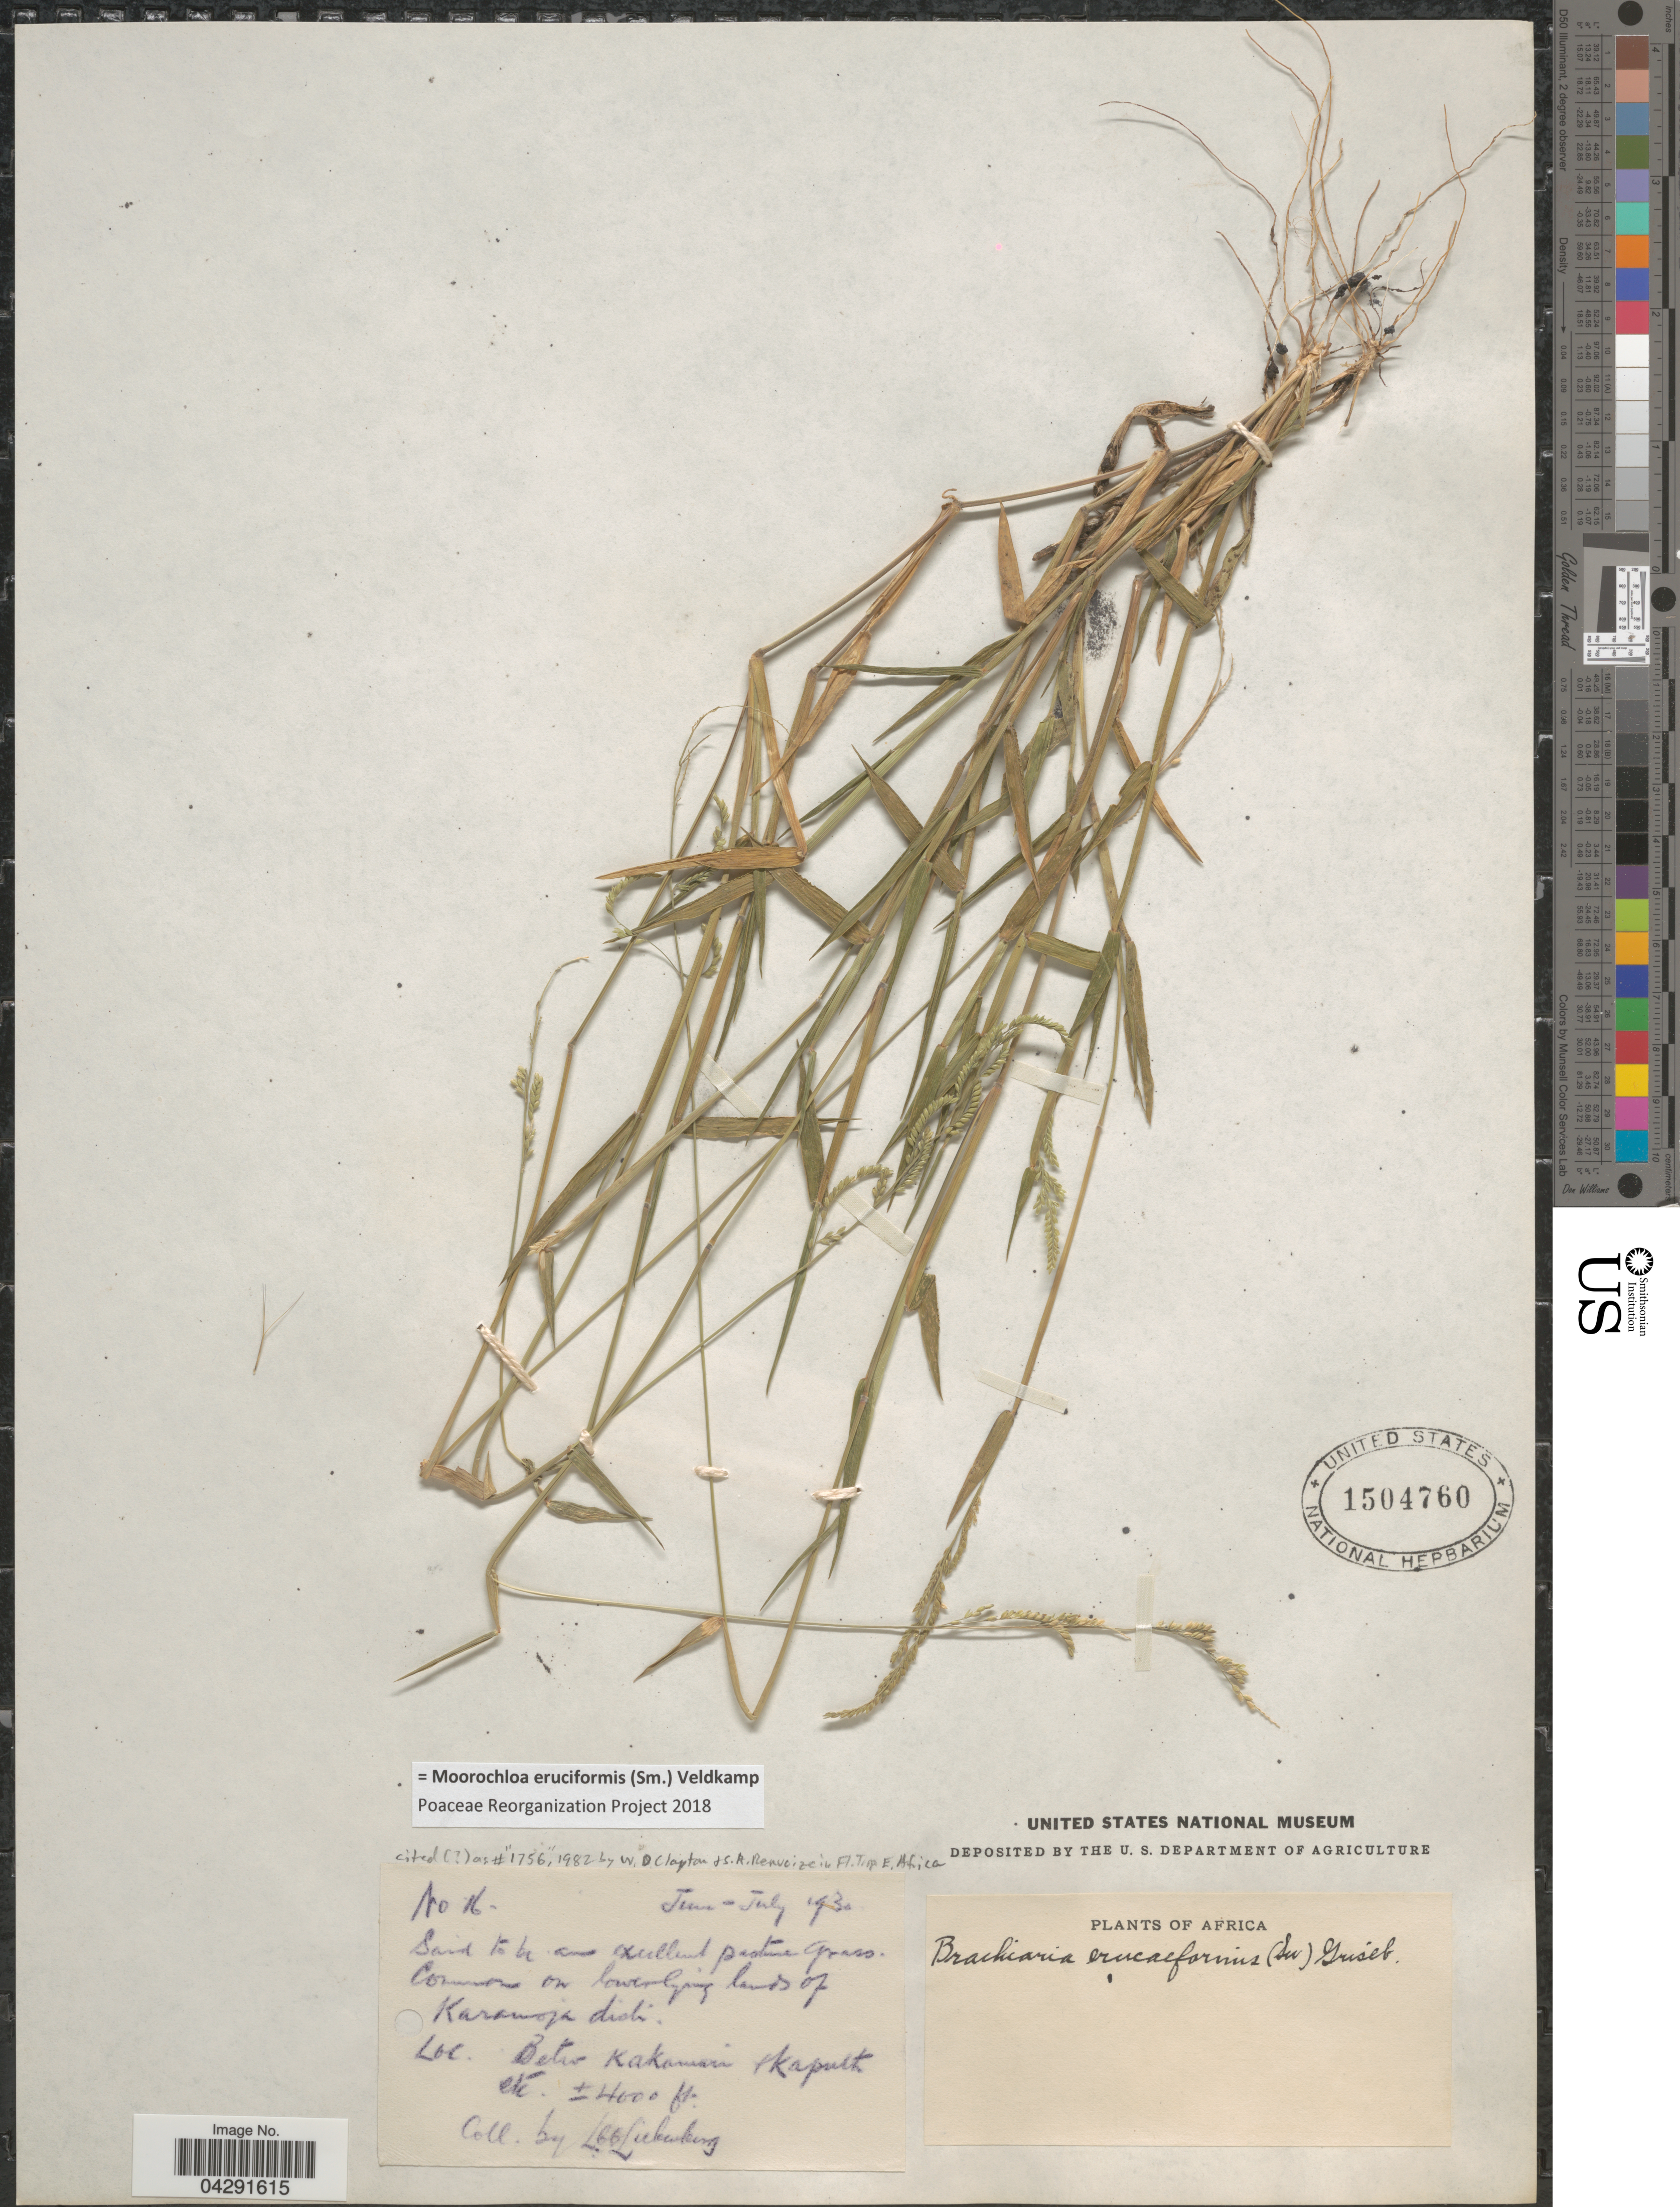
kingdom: Plantae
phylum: Tracheophyta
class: Liliopsida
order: Poales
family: Poaceae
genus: Moorochloa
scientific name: Moorochloa eruciformis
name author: (Sm.) Veldkamp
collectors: L. Liebenberg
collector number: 16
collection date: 1930-06/1930-07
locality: Africa. Common on lower lying lands of Karamoja distr. Betw Kakamari & Kapulth.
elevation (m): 1219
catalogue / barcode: US 1504760